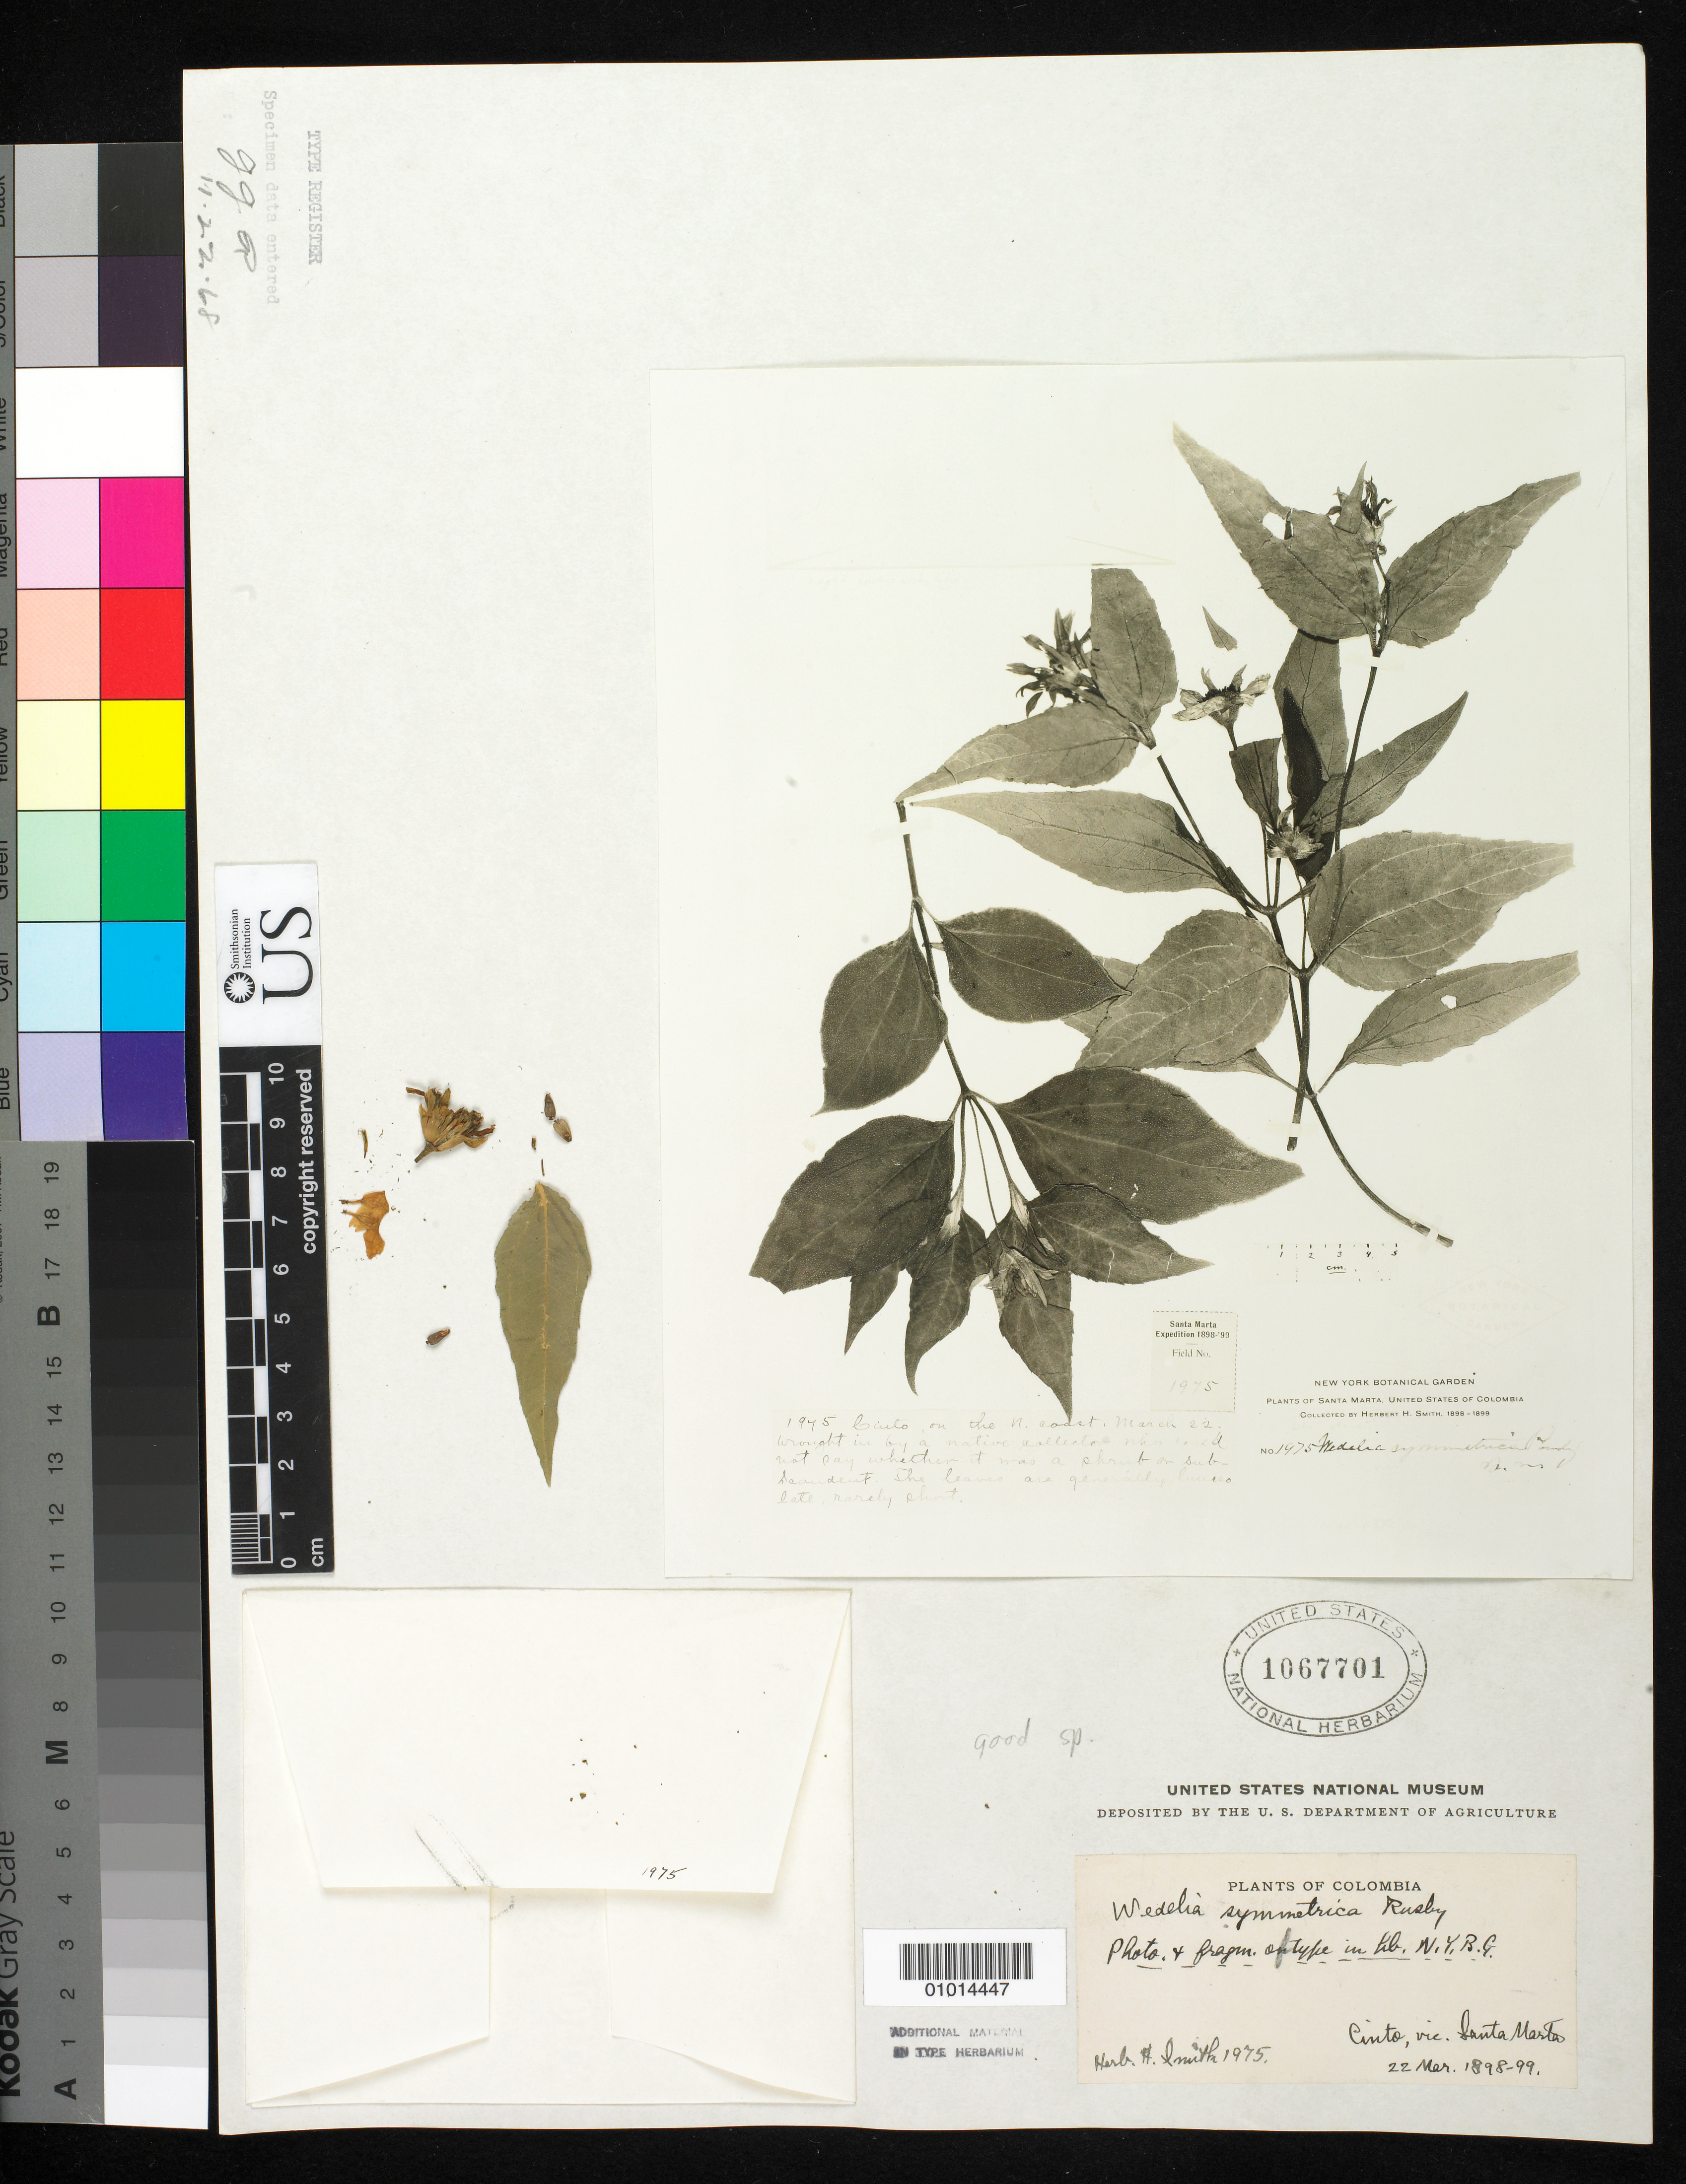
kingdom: Plantae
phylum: Tracheophyta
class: Magnoliopsida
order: Asterales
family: Asteraceae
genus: Wedelia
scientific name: Wedelia symmetrica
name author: Rusby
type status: Isotype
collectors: Herbert H. Smith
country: Colombia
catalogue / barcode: US 1067701